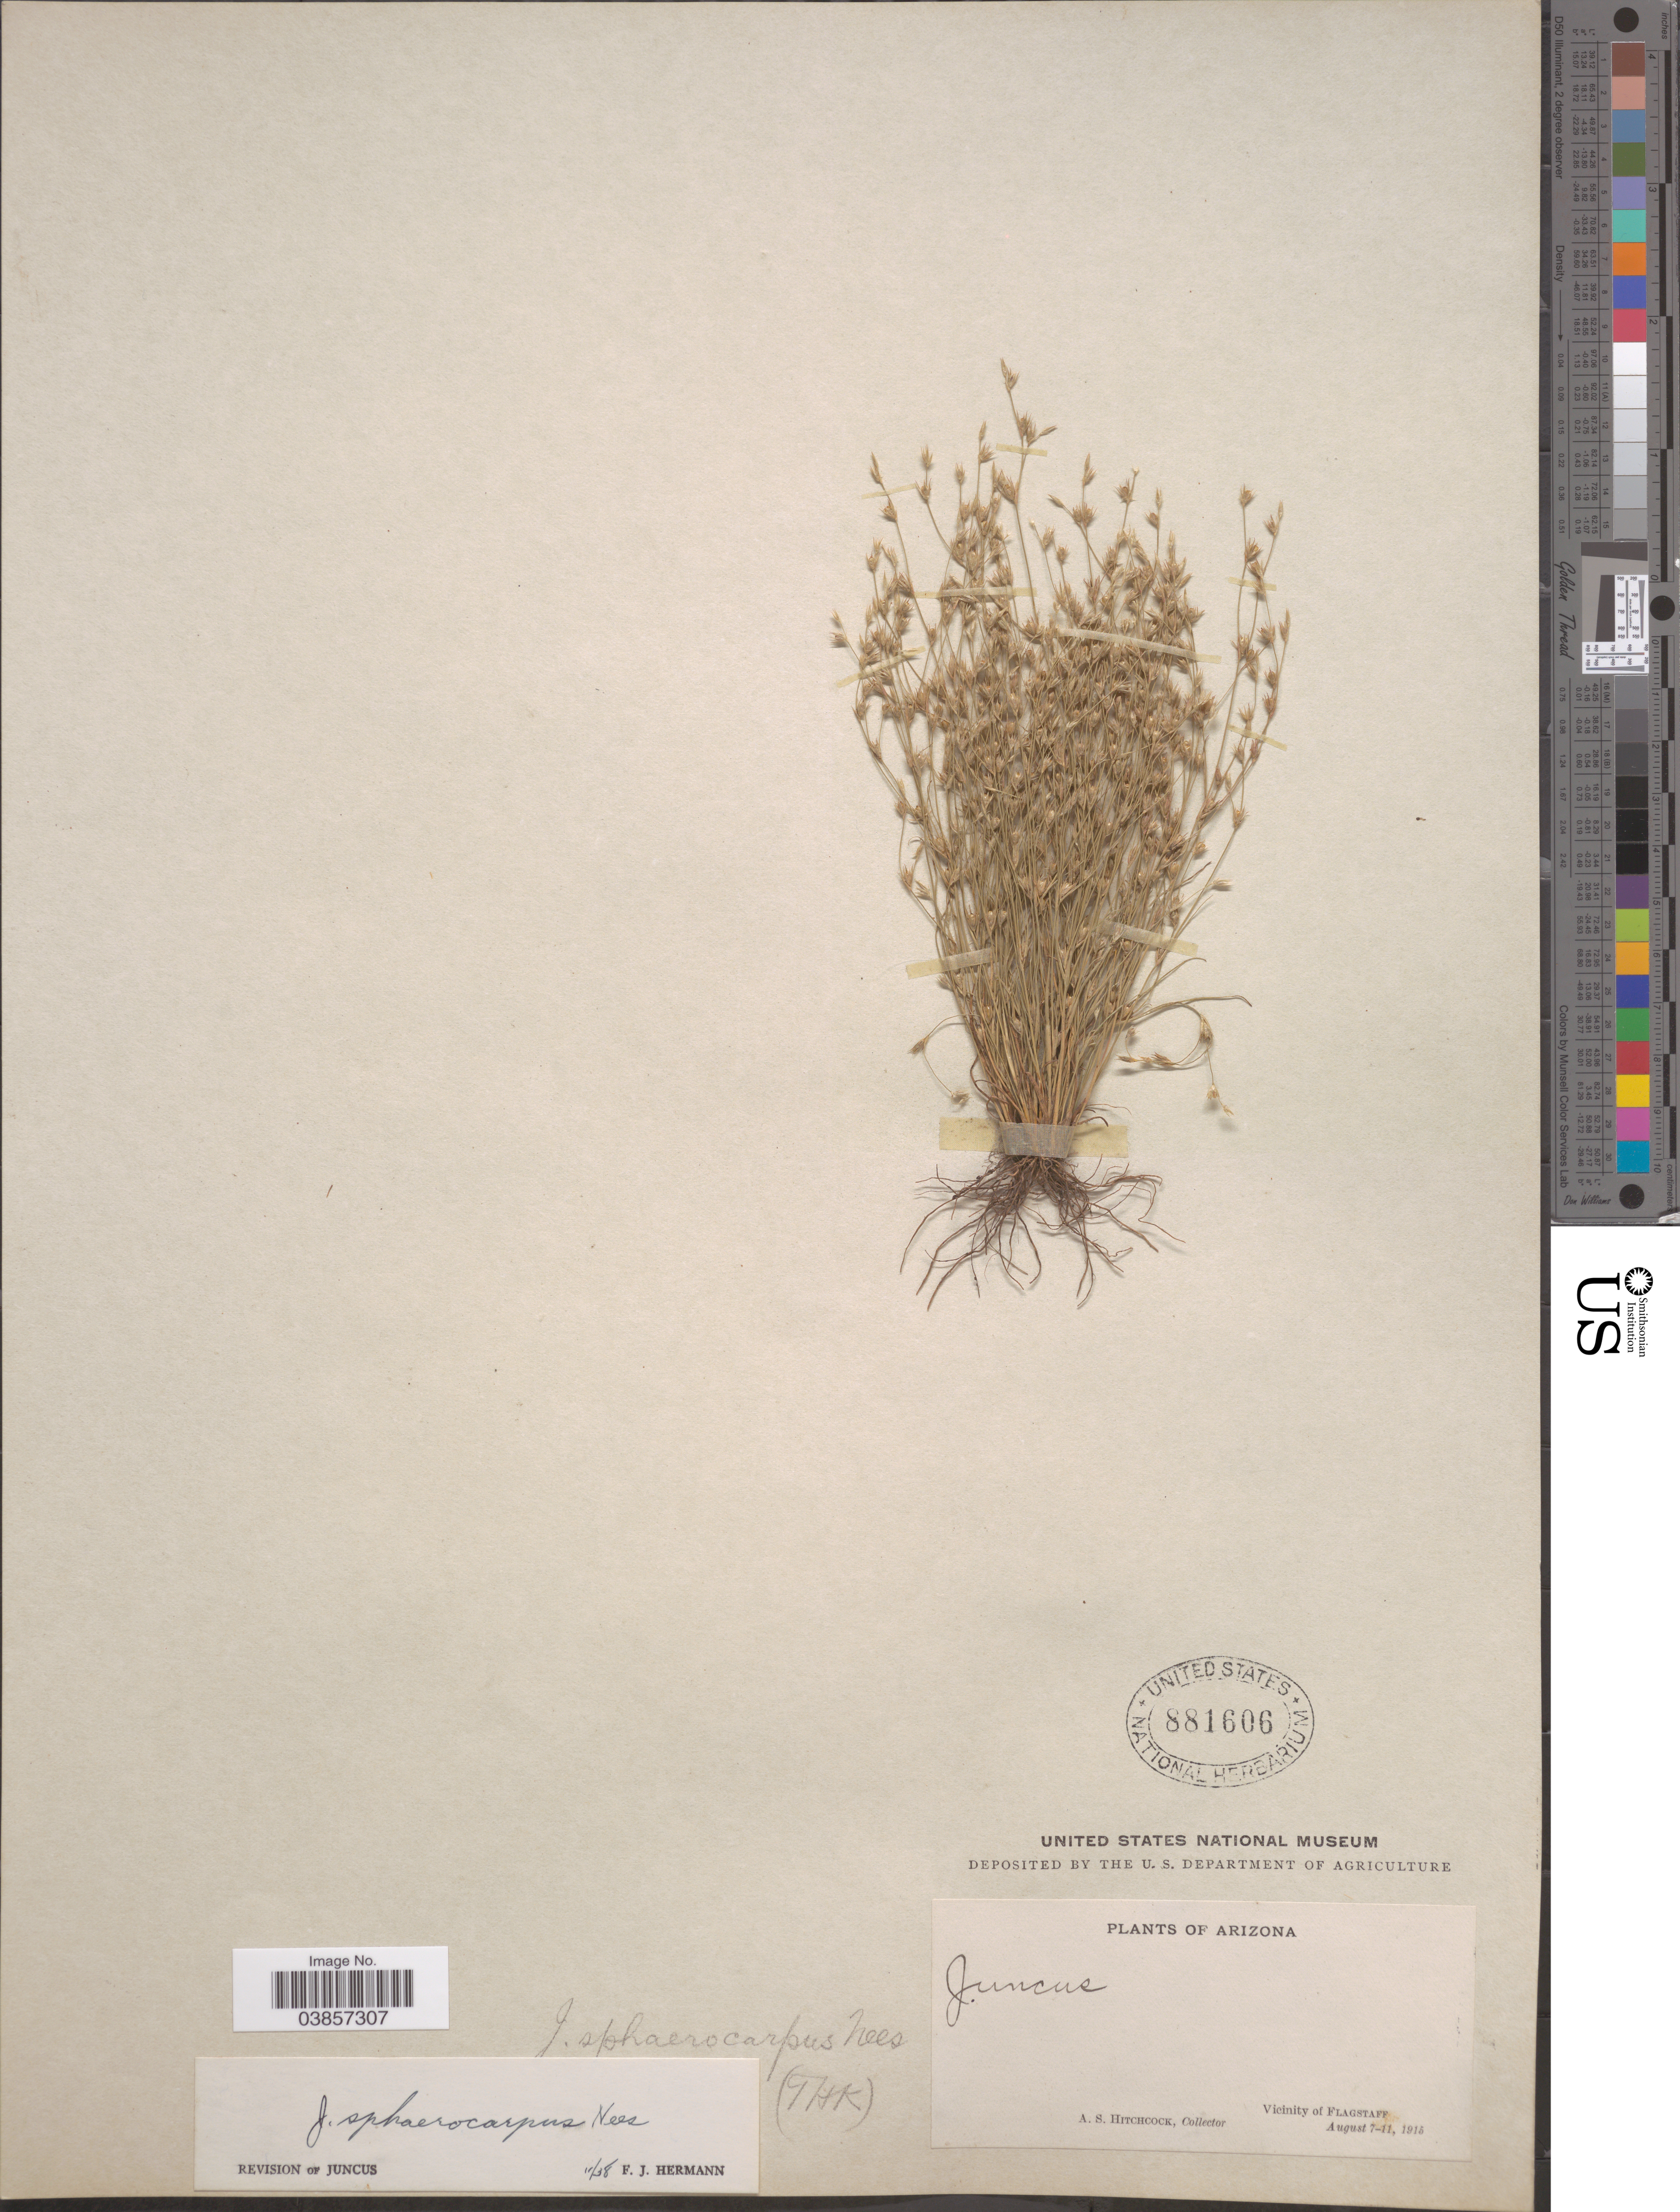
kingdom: Plantae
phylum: Tracheophyta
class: Liliopsida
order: Poales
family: Juncaceae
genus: Juncus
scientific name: Juncus sphaerocarpus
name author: Nees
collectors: A. S. Hitchcock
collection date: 1915-08-07/1915-08-11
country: United States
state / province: Arizona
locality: Vicinity of Flagstaff.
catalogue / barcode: US 881606